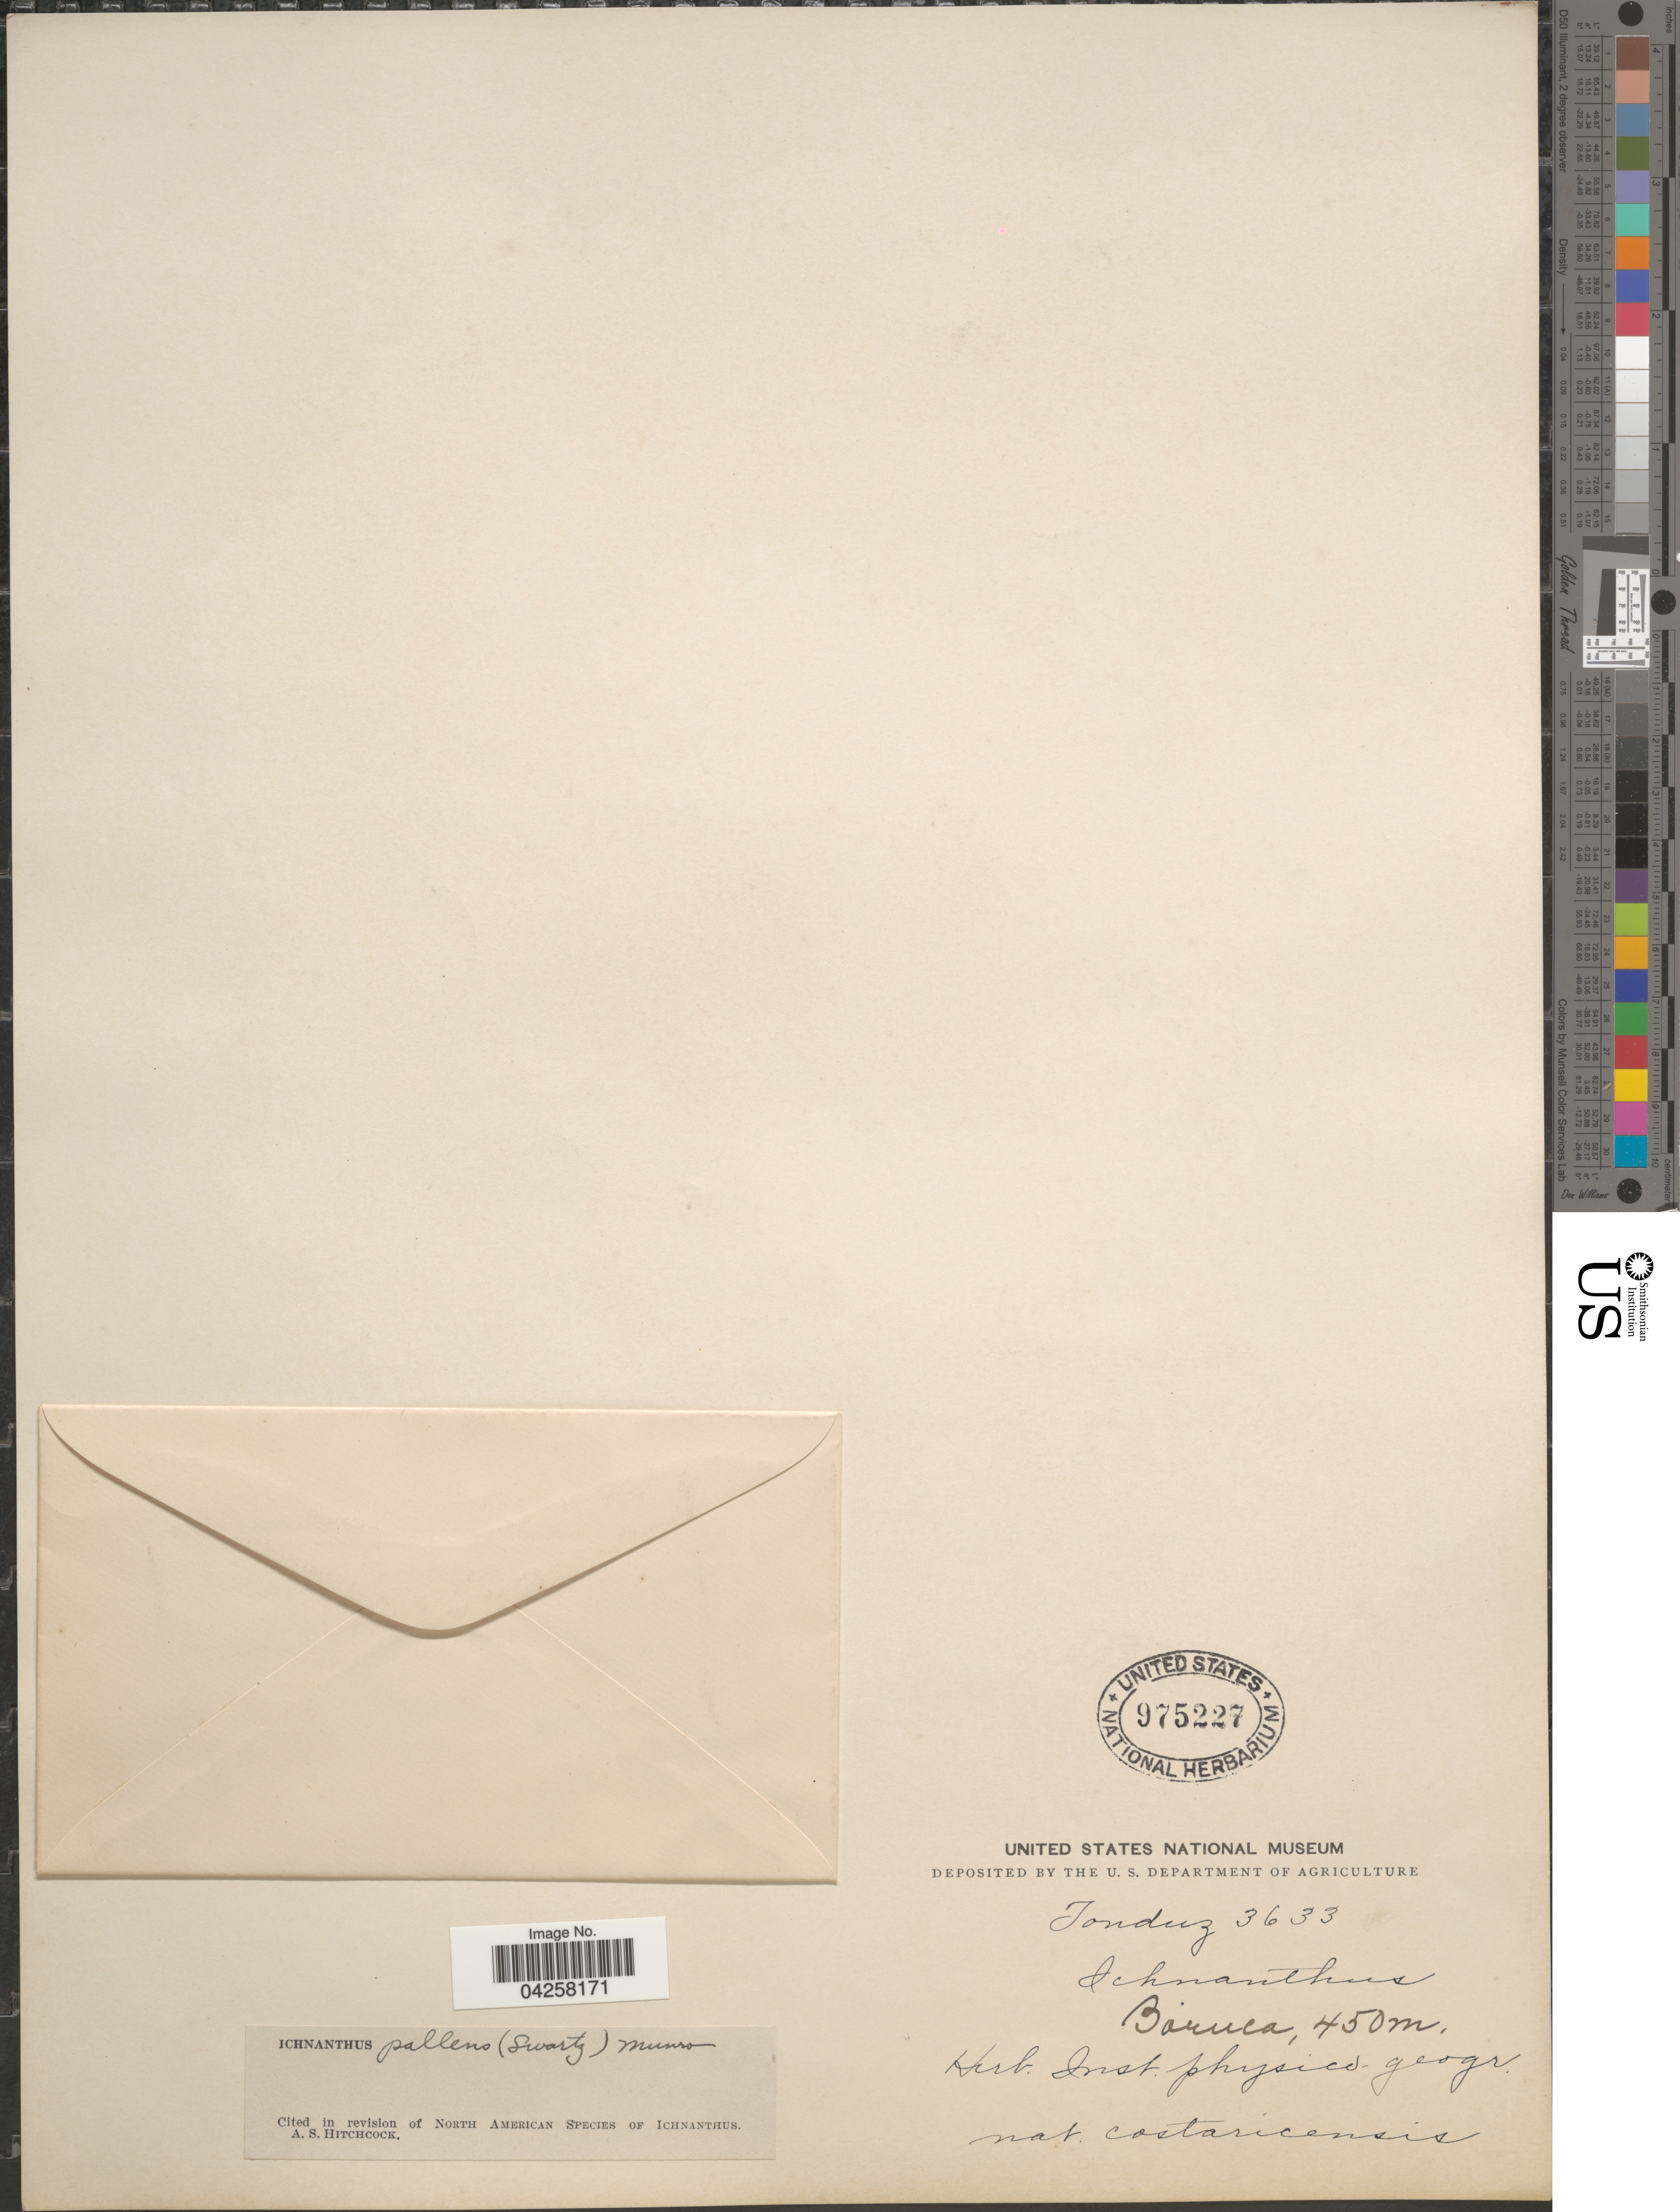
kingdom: Plantae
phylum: Tracheophyta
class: Liliopsida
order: Poales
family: Poaceae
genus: Ichnanthus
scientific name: Ichnanthus pallens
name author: (Sw.) Munro ex Benth.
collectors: Tonduz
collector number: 3633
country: Costa Rica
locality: Boruca.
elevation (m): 450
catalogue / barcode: US 975227